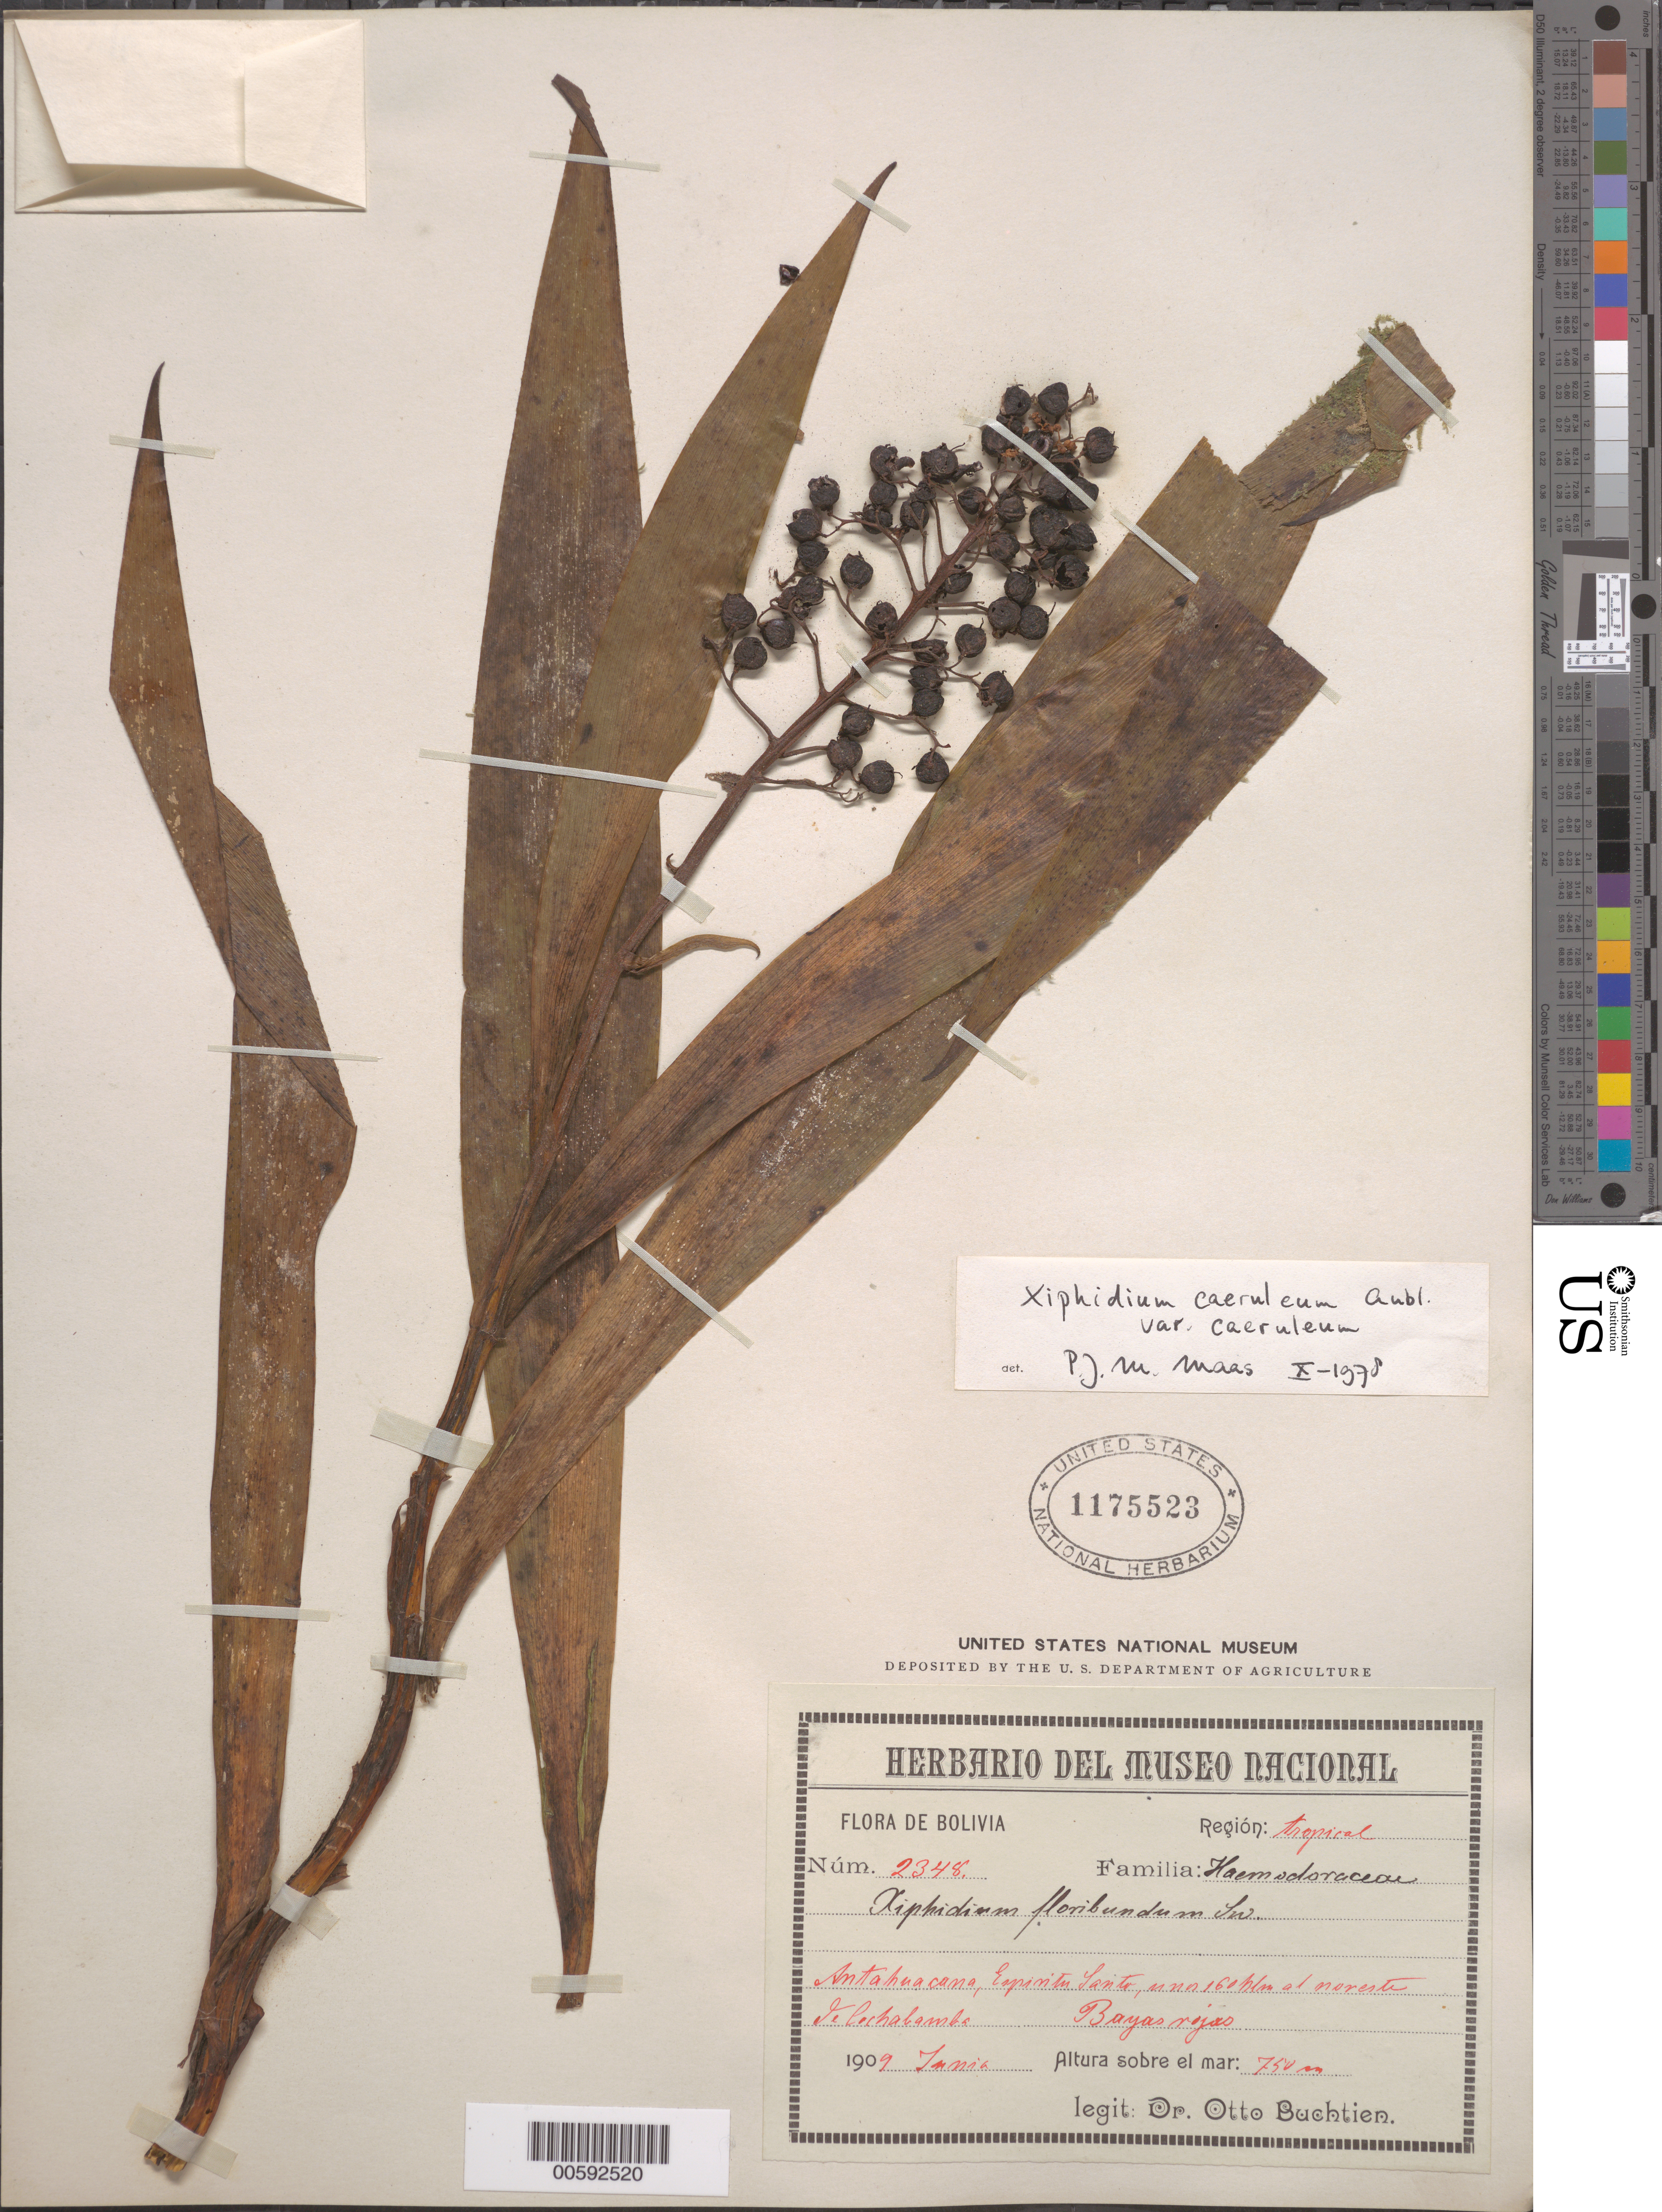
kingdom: Plantae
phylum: Tracheophyta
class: Liliopsida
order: Commelinales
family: Haemodoraceae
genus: Xiphidium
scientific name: Xiphidium caeruleum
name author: Aubl.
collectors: O. Buchtien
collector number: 2348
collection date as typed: Jun 1909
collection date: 1909-06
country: Bolivia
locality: AntamarCana, Espirito Santo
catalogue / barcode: US 1175523